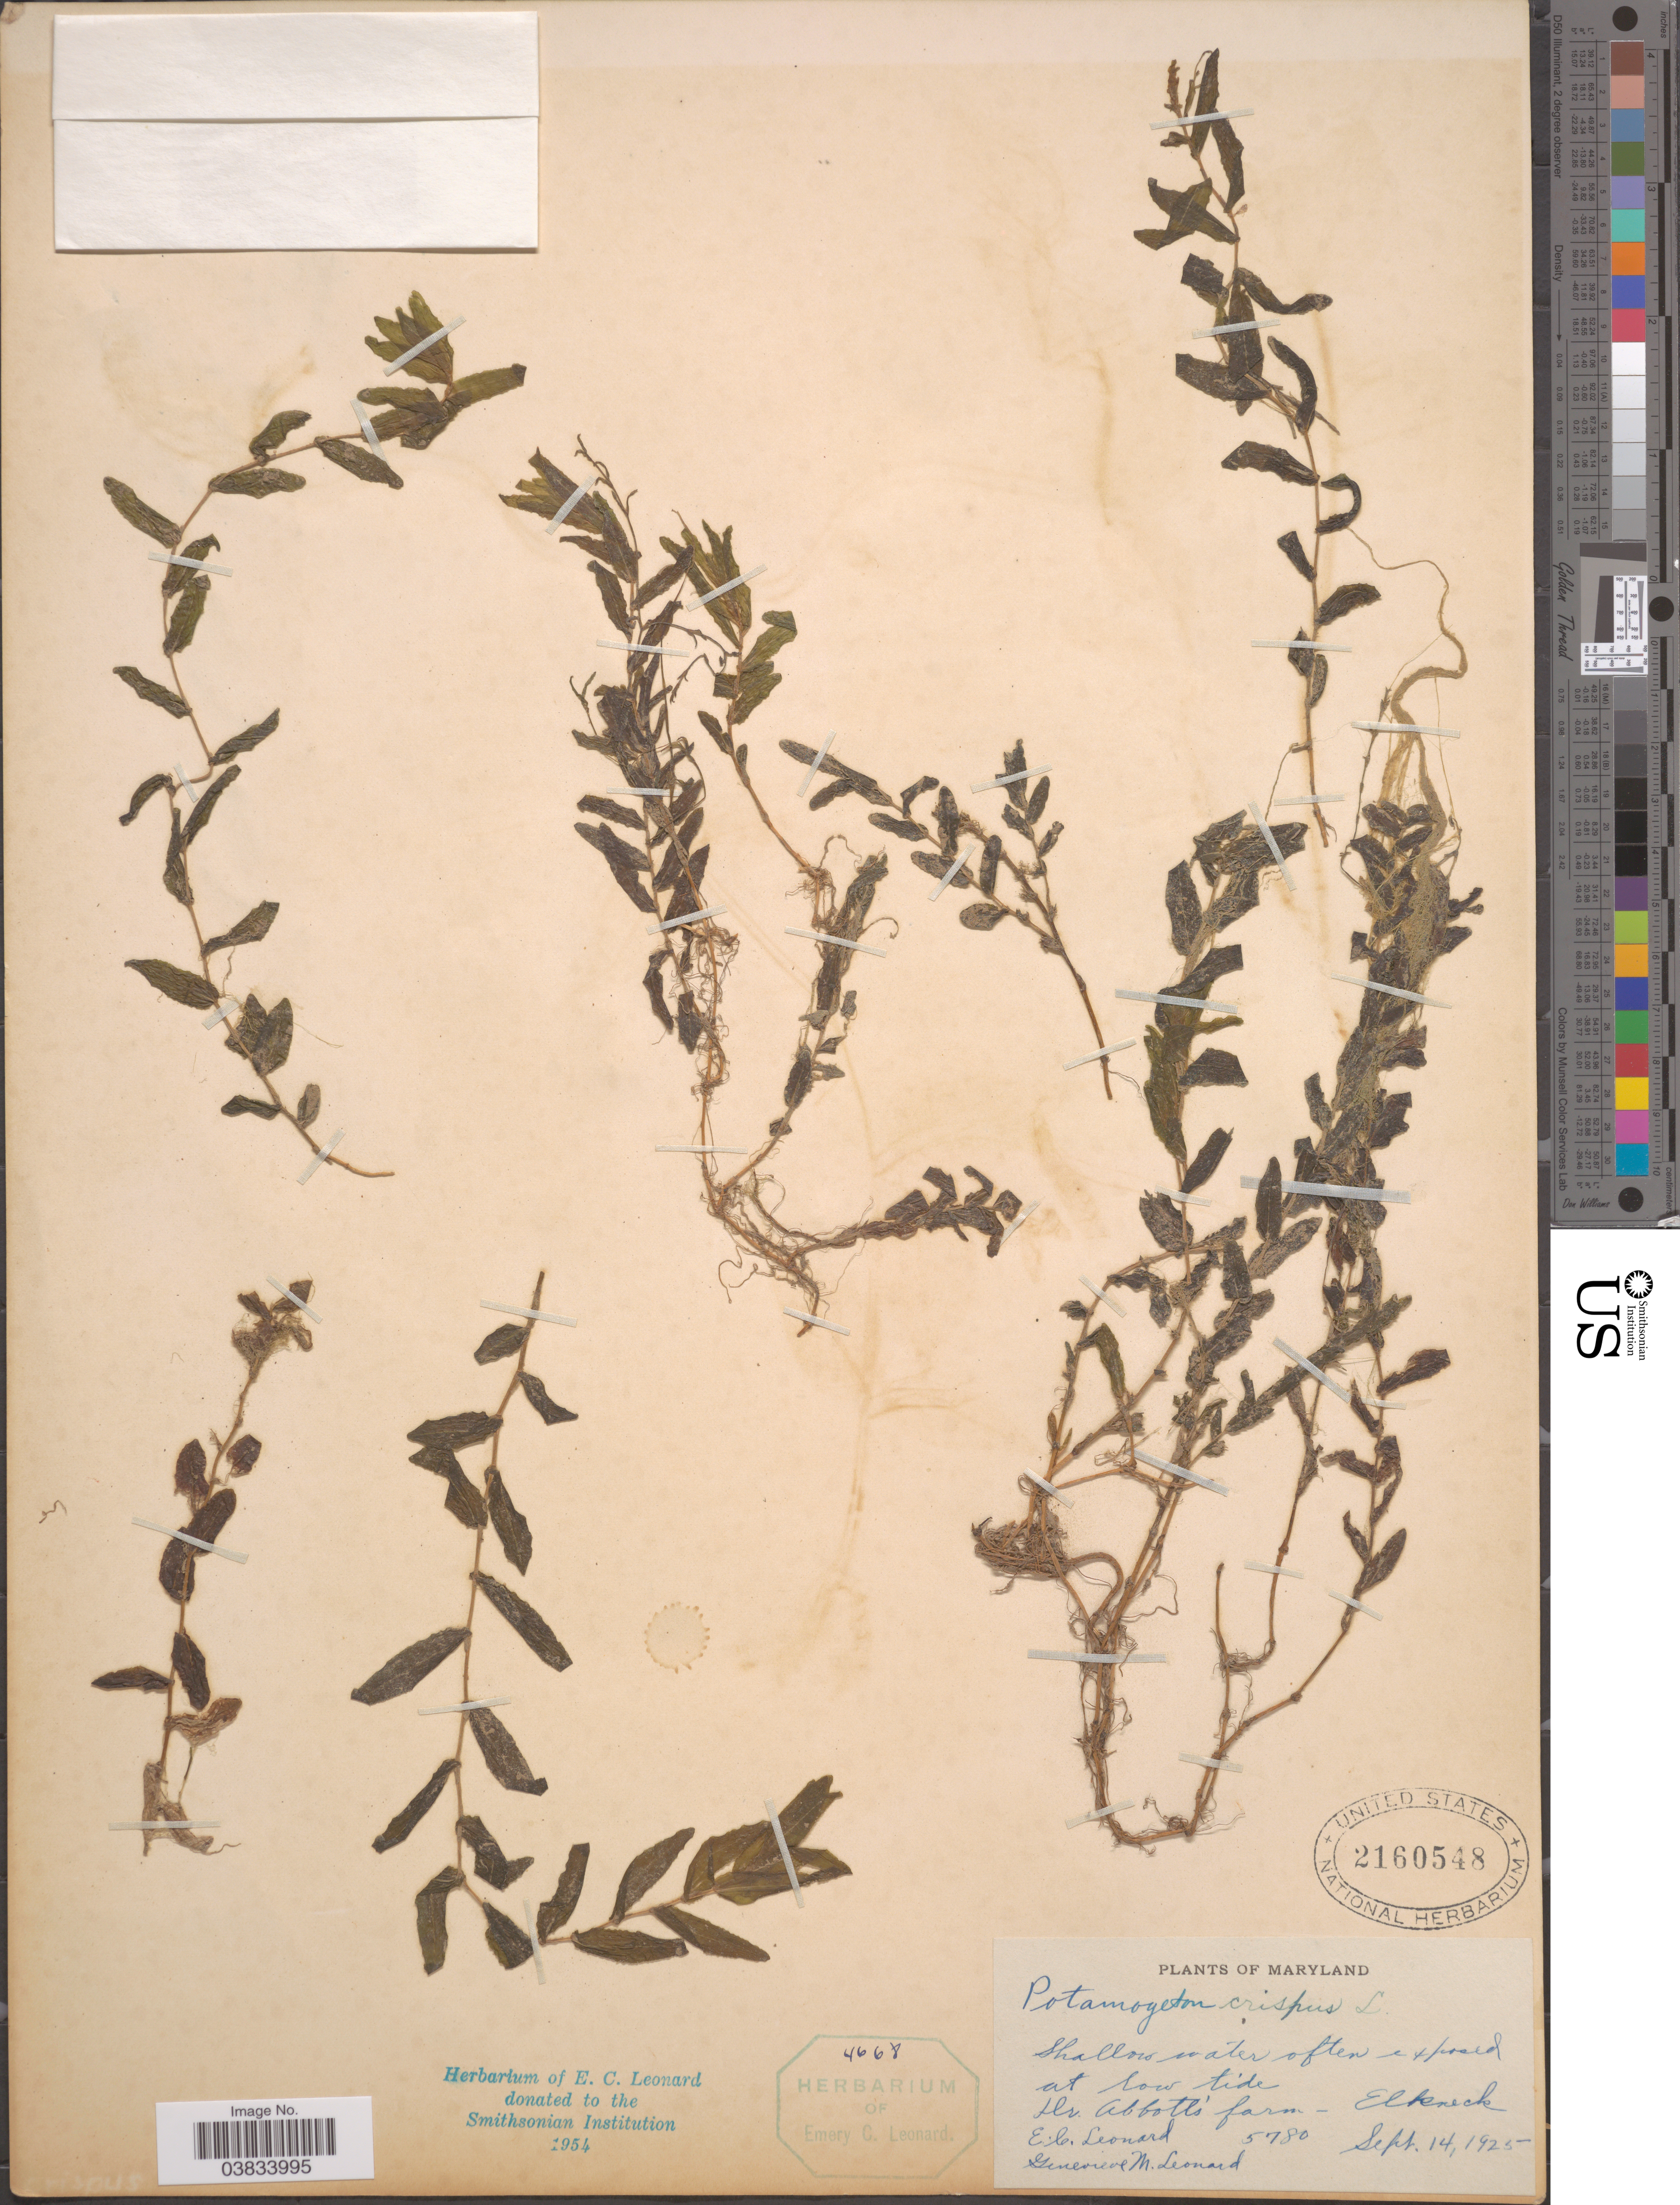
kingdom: Plantae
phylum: Tracheophyta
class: Liliopsida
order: Alismatales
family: Potamogetonaceae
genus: Potamogeton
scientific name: Potamogeton crispus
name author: L.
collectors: E. C. Leonard & G. M. Leonard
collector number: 5780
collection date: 1925-09-14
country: United States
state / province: Maryland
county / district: Cecil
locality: Dr. Abott's farm- Elkneck.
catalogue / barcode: US 2160548